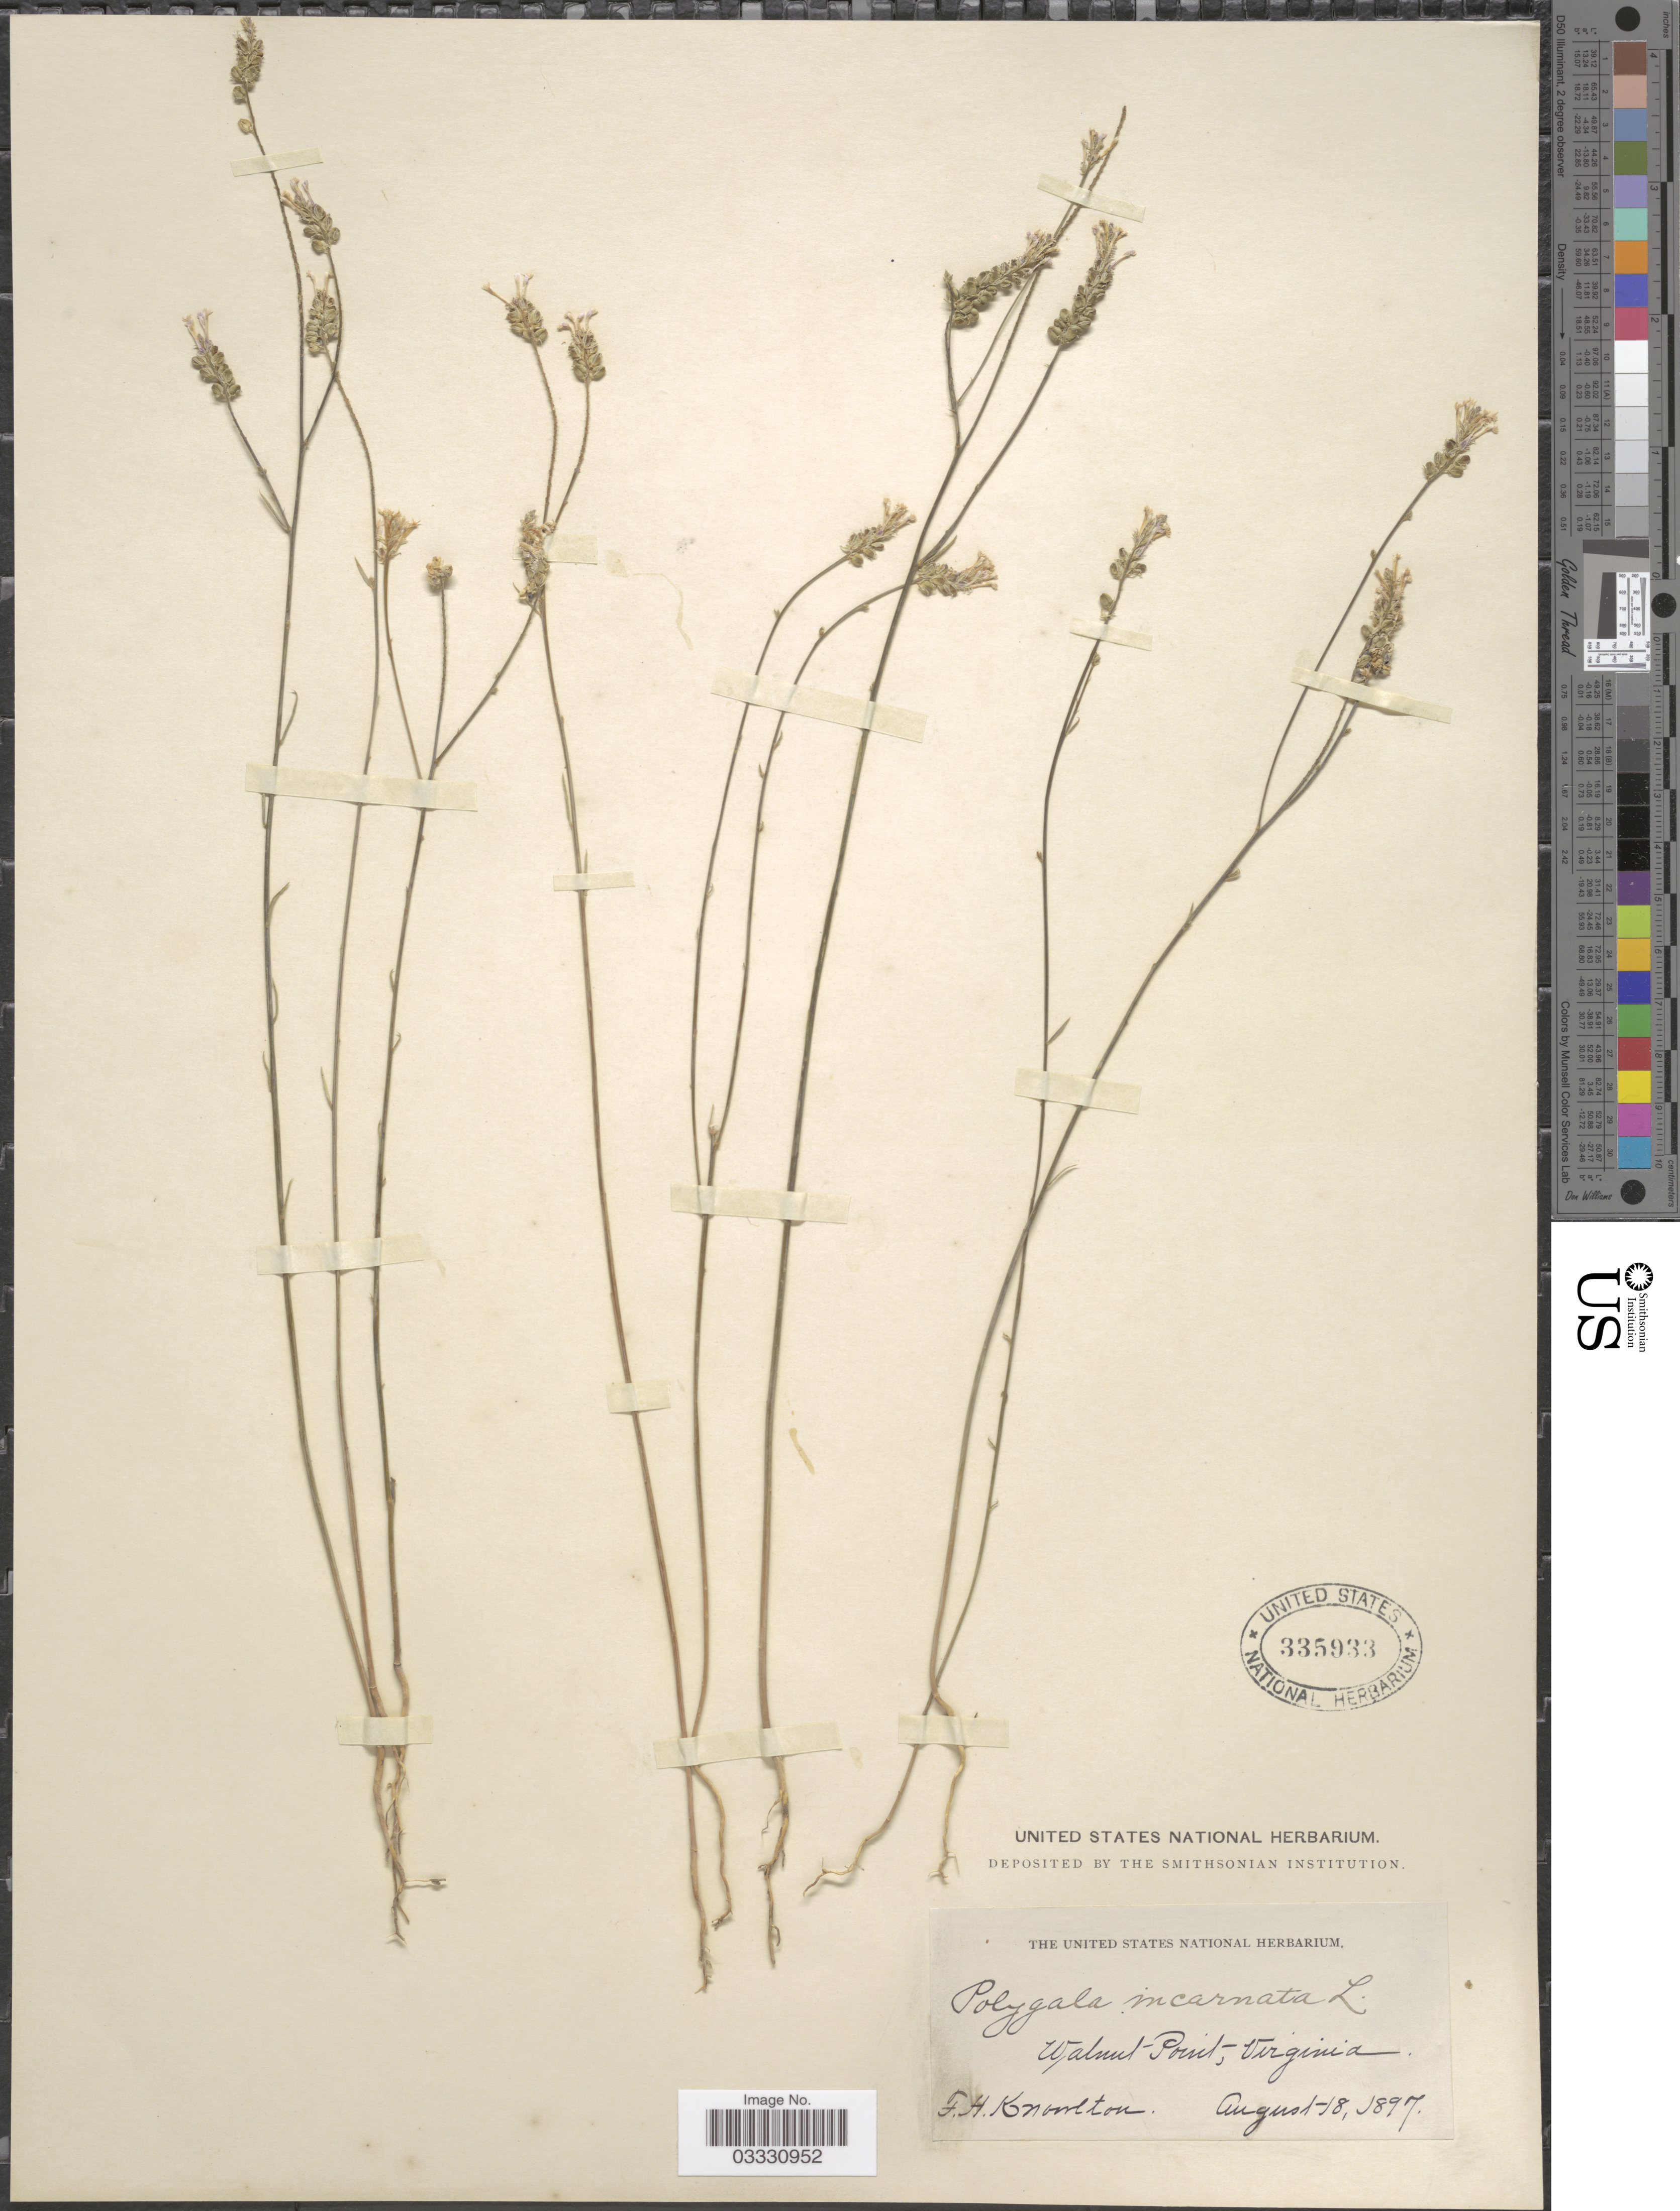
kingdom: Plantae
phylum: Tracheophyta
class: Magnoliopsida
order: Fabales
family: Polygalaceae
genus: Polygala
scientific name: Polygala incarnata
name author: L.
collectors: F. H. Knowlton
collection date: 1897-08-18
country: United States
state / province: Virginia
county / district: Northumberland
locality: Walnut Point.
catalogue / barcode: US 335933